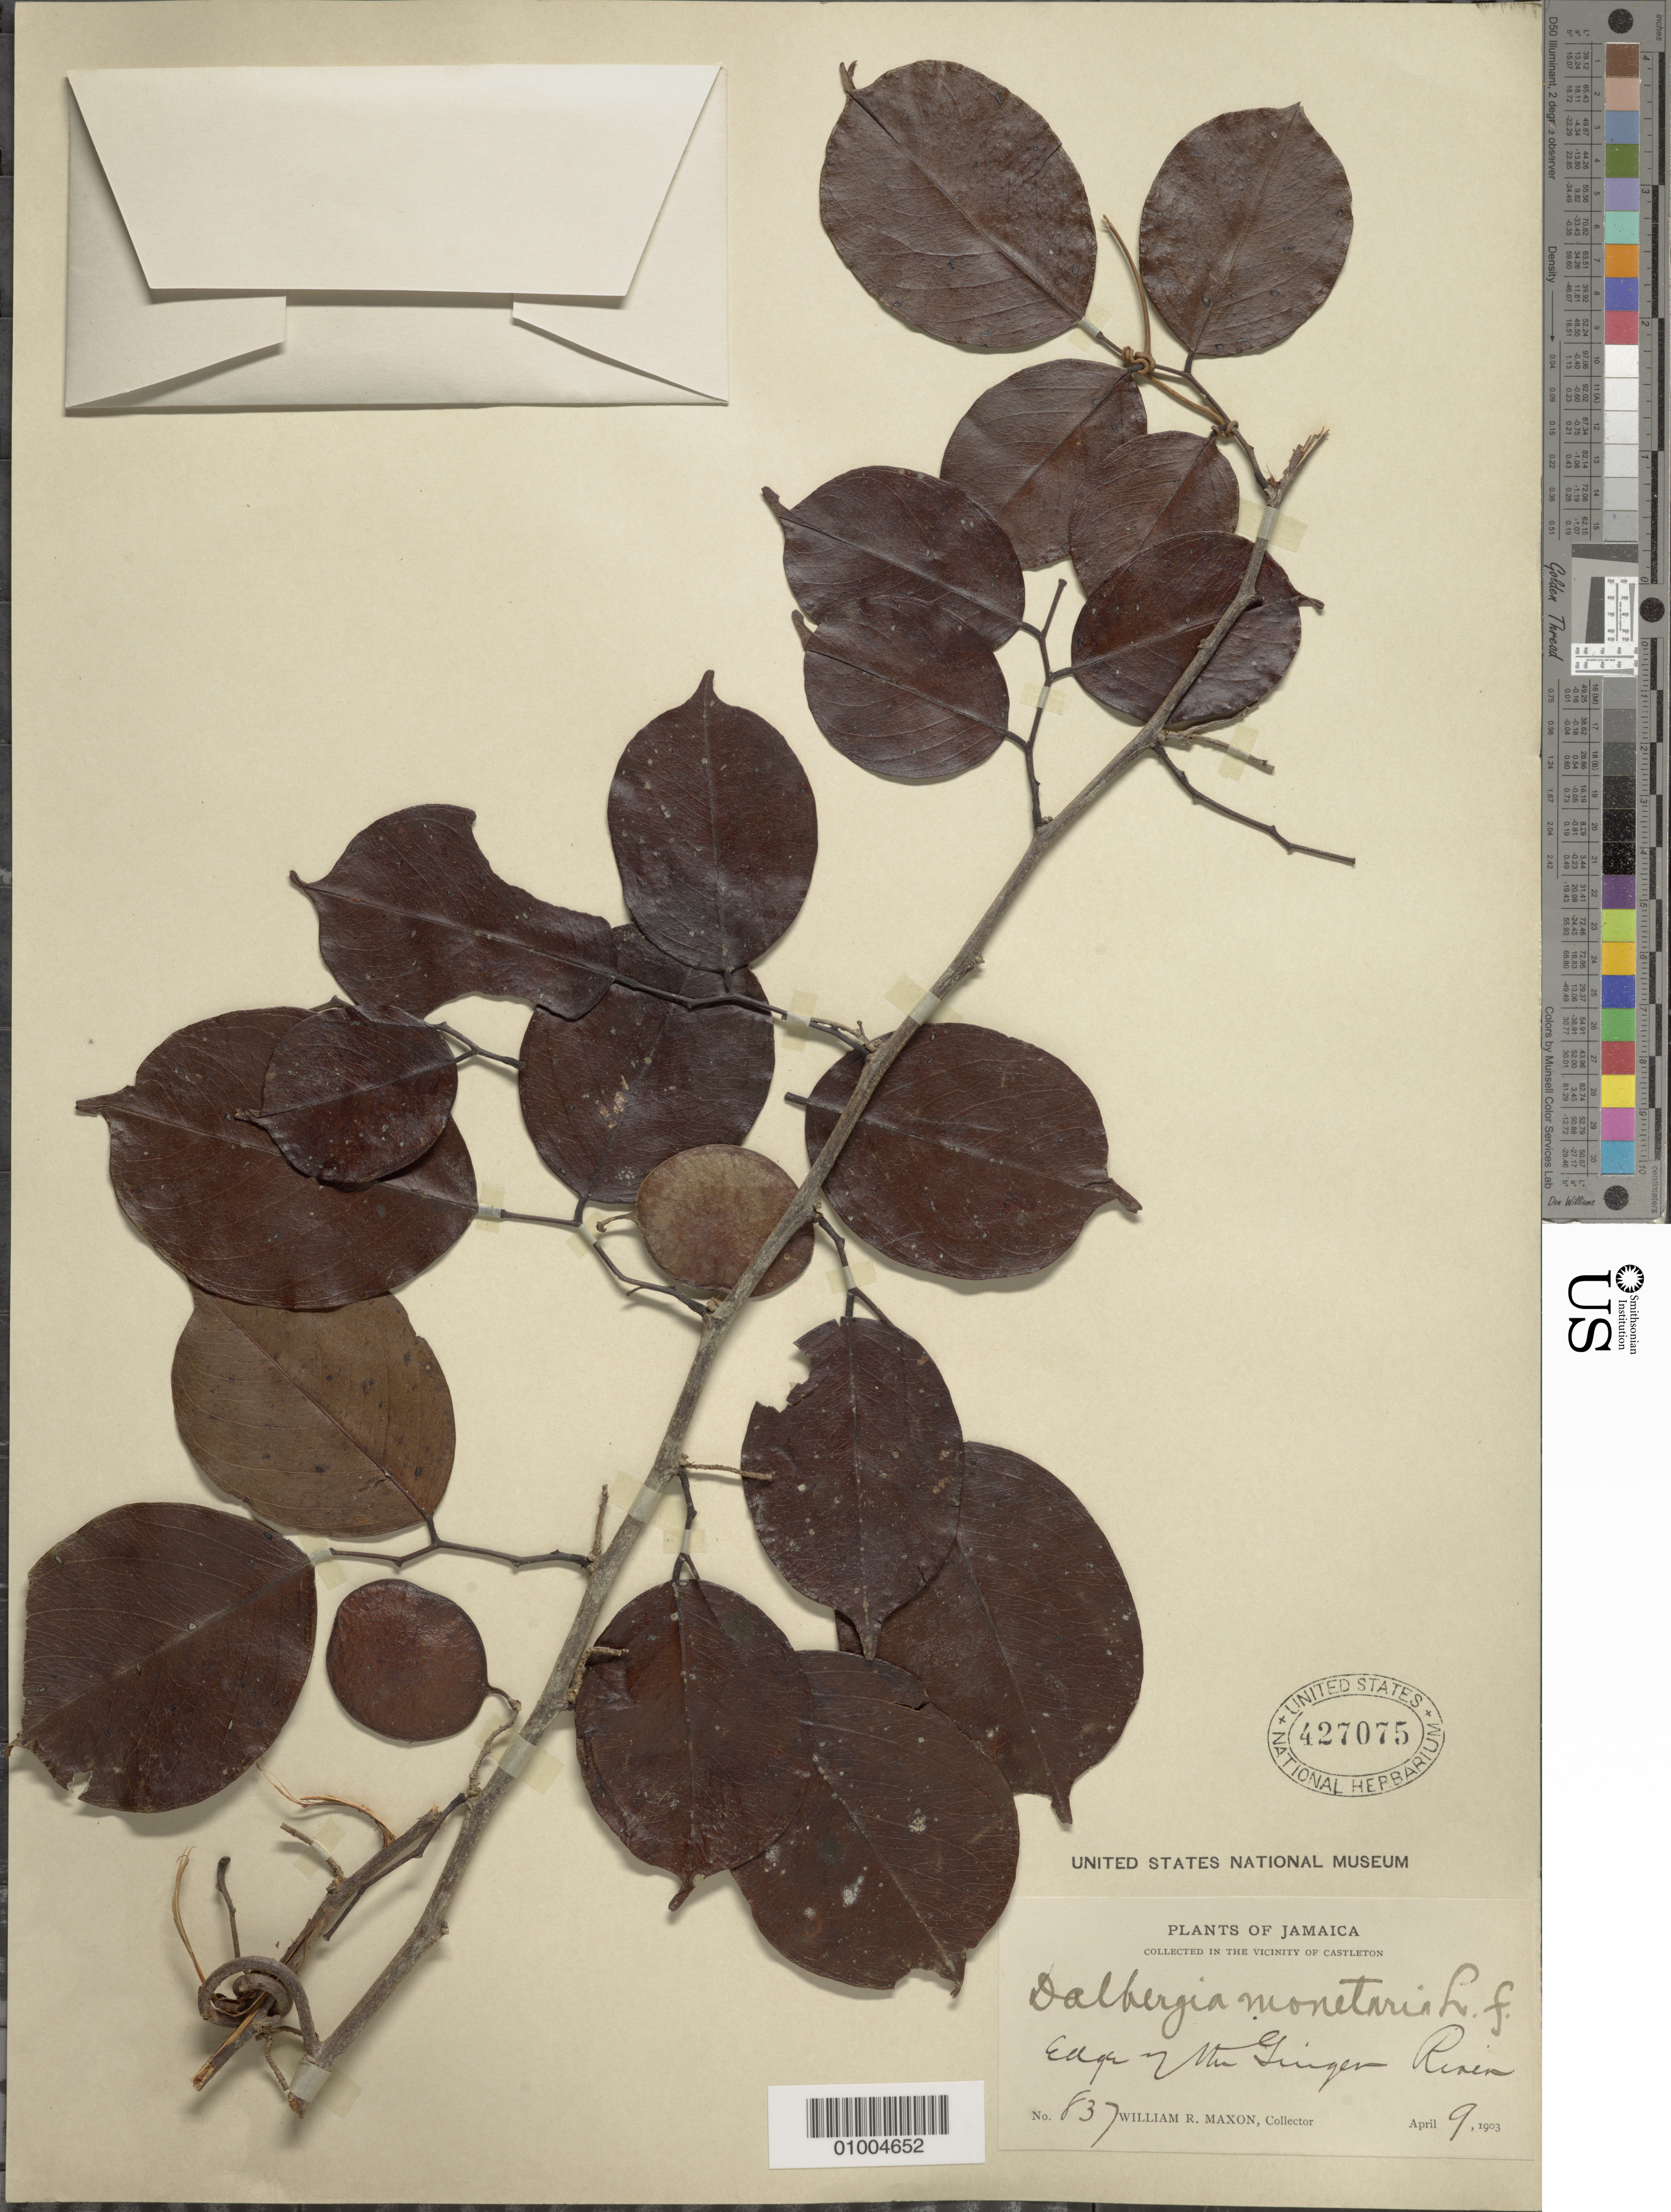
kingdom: Plantae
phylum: Tracheophyta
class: Magnoliopsida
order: Fabales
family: Fabaceae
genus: Dalbergia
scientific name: Dalbergia monetaria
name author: L. f.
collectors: W. R. Maxon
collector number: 837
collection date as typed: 09 Apr 1903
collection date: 1903-04-09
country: Jamaica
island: Jamaica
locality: Castleton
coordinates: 0 N, 0 E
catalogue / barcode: US 427075